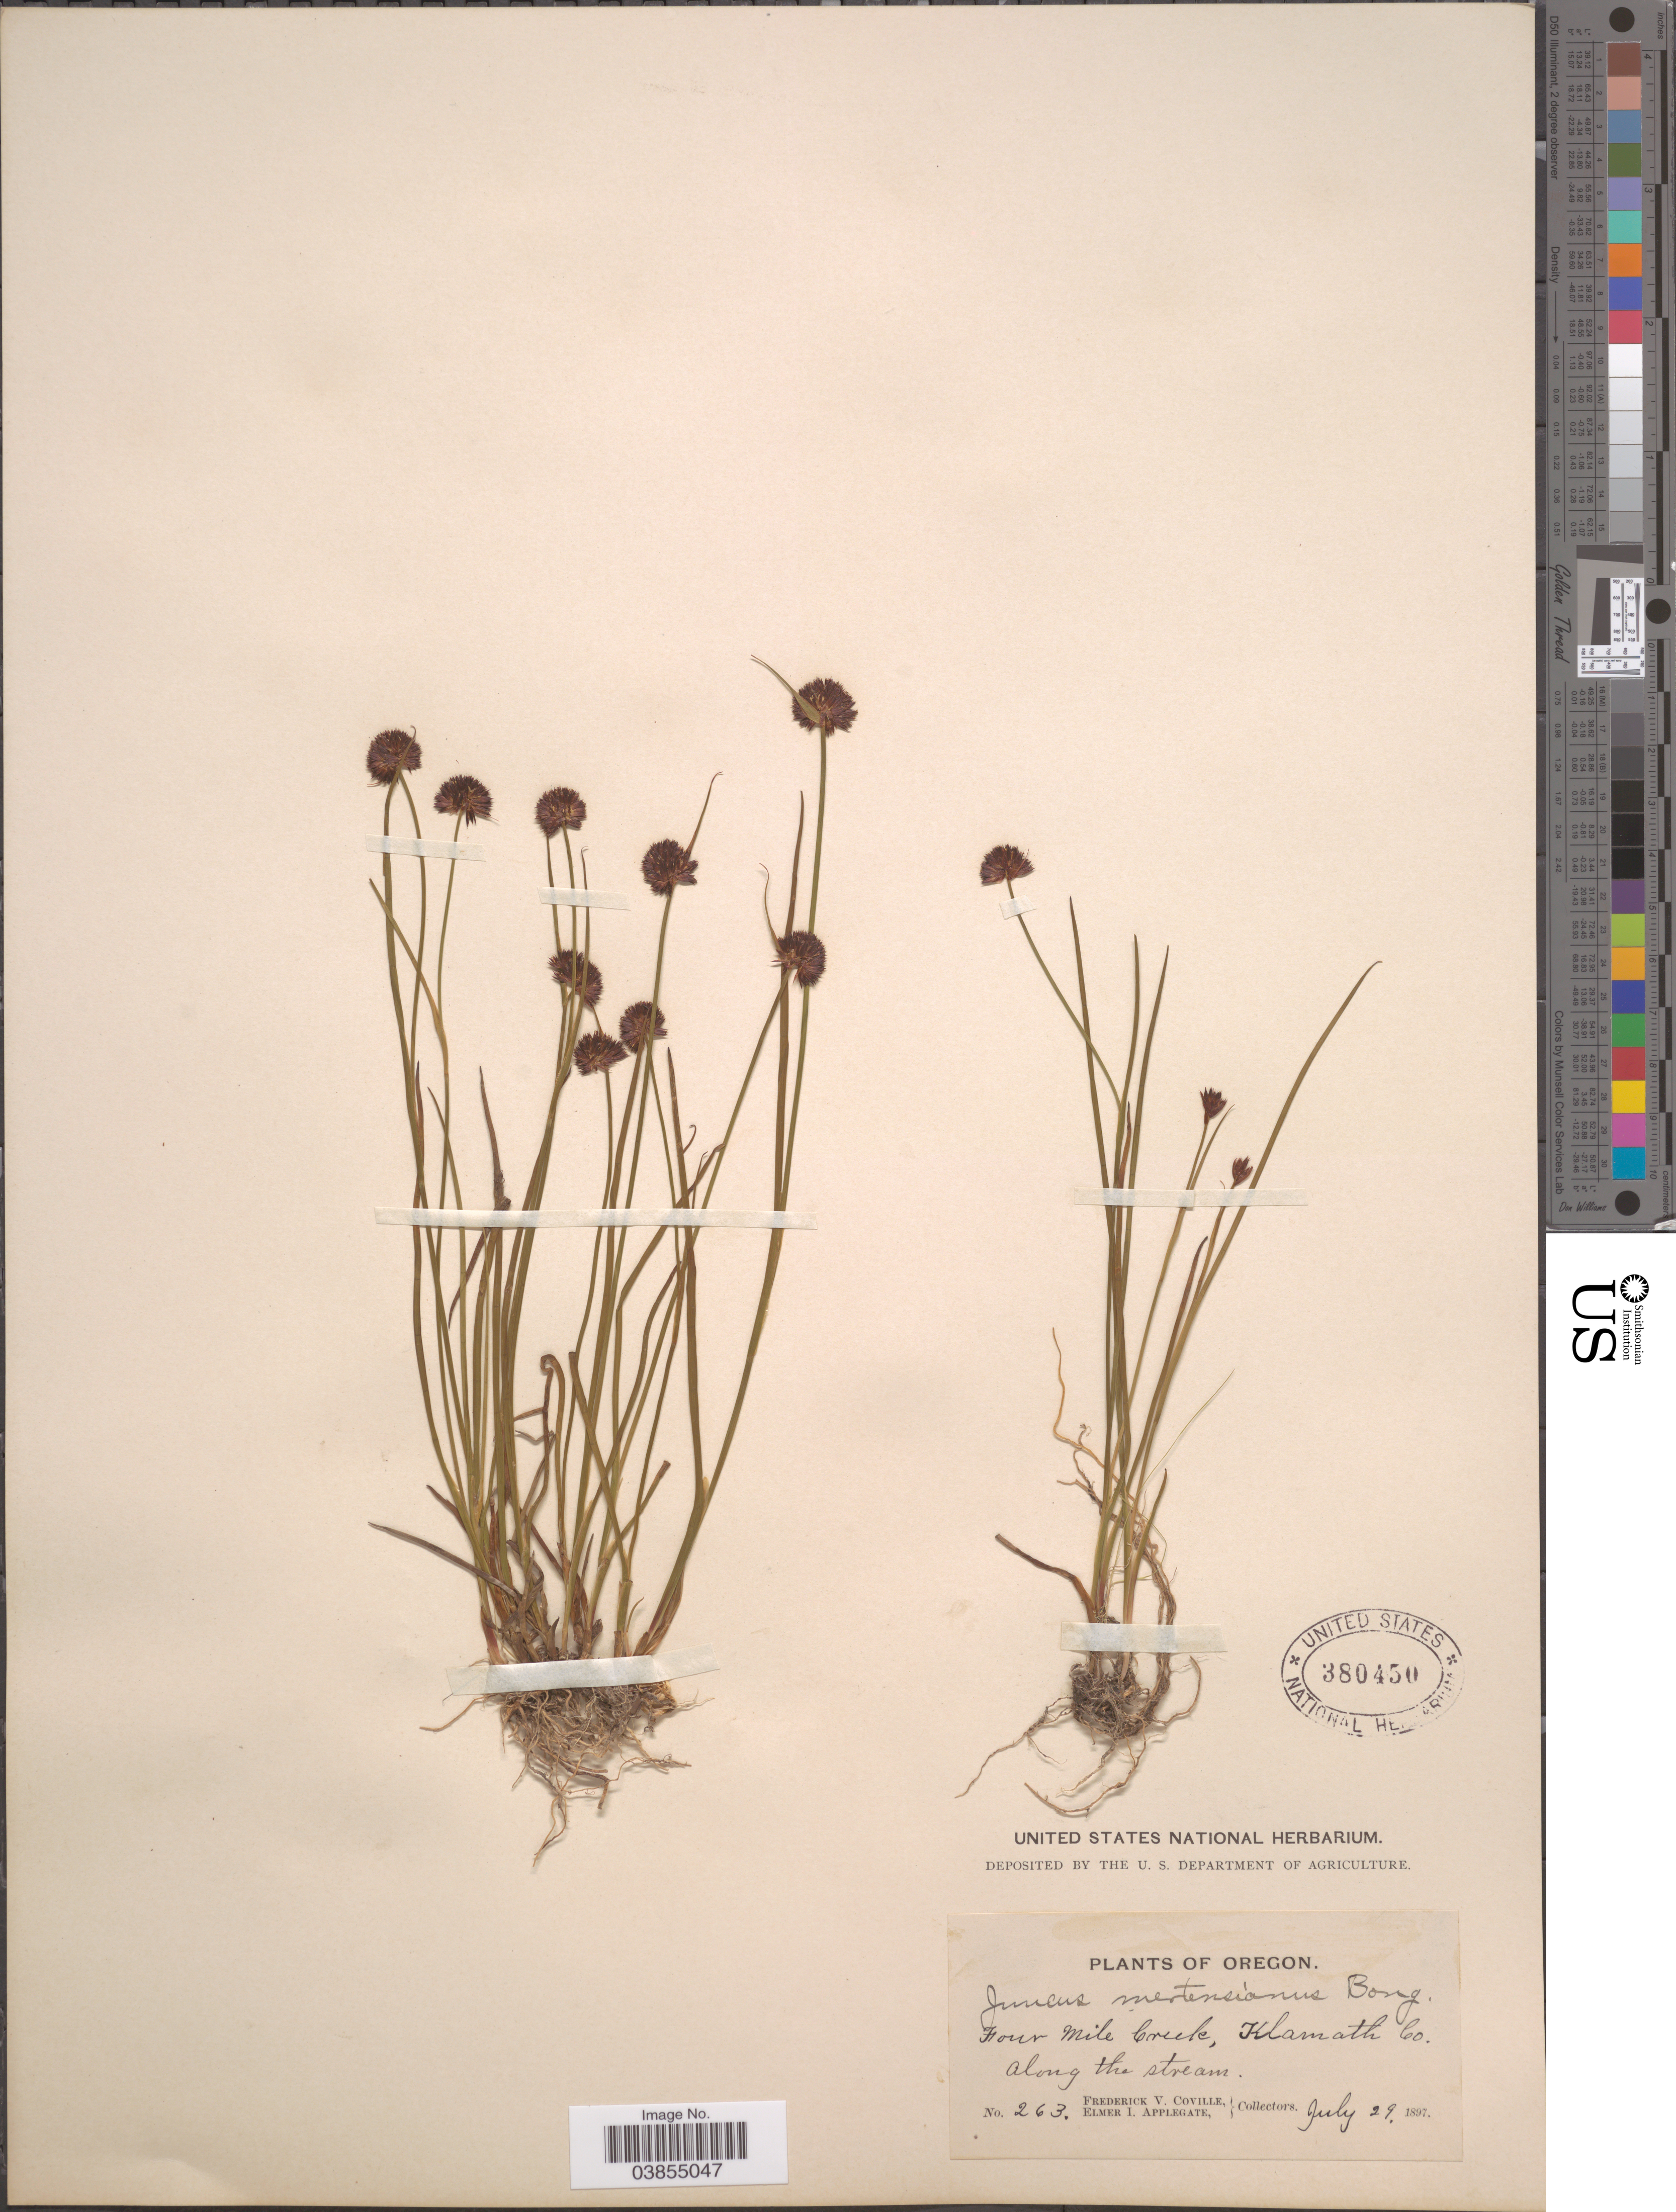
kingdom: Plantae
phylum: Tracheophyta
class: Liliopsida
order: Poales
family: Juncaceae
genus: Juncus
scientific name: Juncus mertensianus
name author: Bong.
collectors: F. V. Coville & E. I. Applegate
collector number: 263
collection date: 1897-07-29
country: United States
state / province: Oregon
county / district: Klamath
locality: Four Mile Creek, Klamath Co. Along the stream.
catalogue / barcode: US 380450